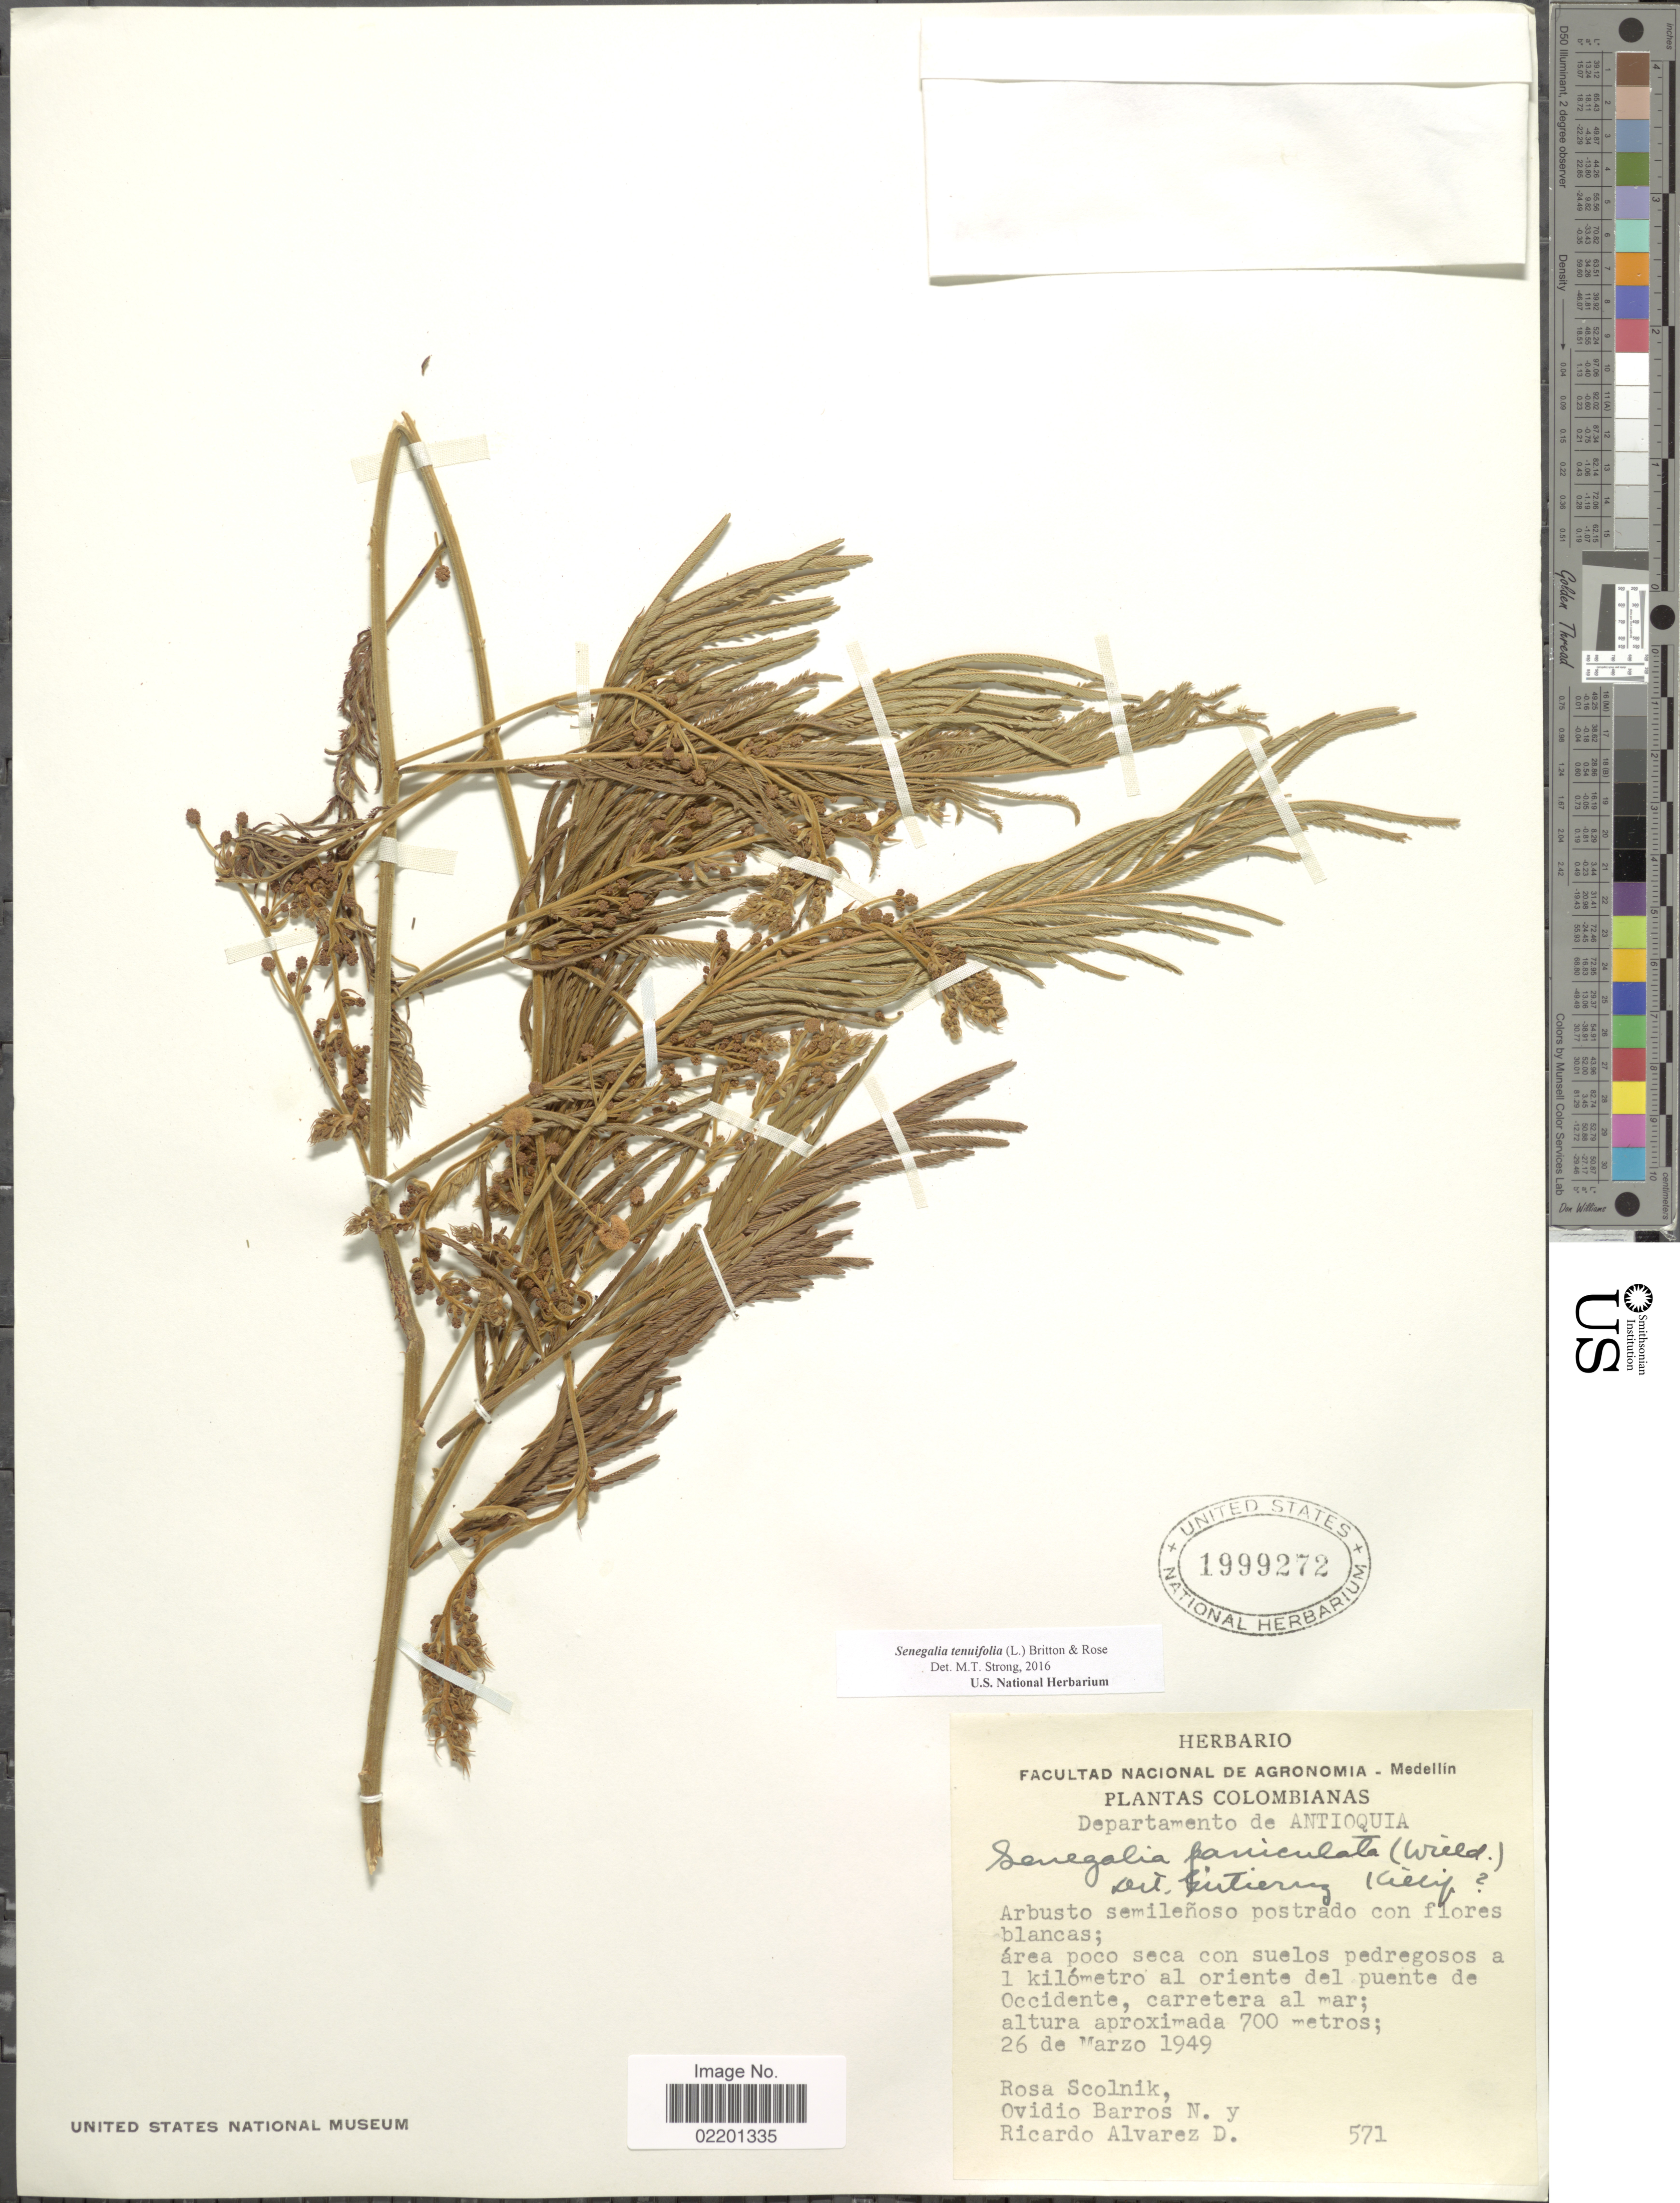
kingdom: Plantae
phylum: Tracheophyta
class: Magnoliopsida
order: Fabales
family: Fabaceae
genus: Senegalia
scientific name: Senegalia tenuifolia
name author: (L.) Britton & Rose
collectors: R. Scolnik, O. Barros & R. Alvarez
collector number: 571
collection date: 1949-03-26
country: Colombia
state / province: Antioquia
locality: Departamento de Antioquia, area poco seca con suelos pedregosos a 1 kilometro al oriente del puenta de Occidente, carretera al mar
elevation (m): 700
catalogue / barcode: US 1999272